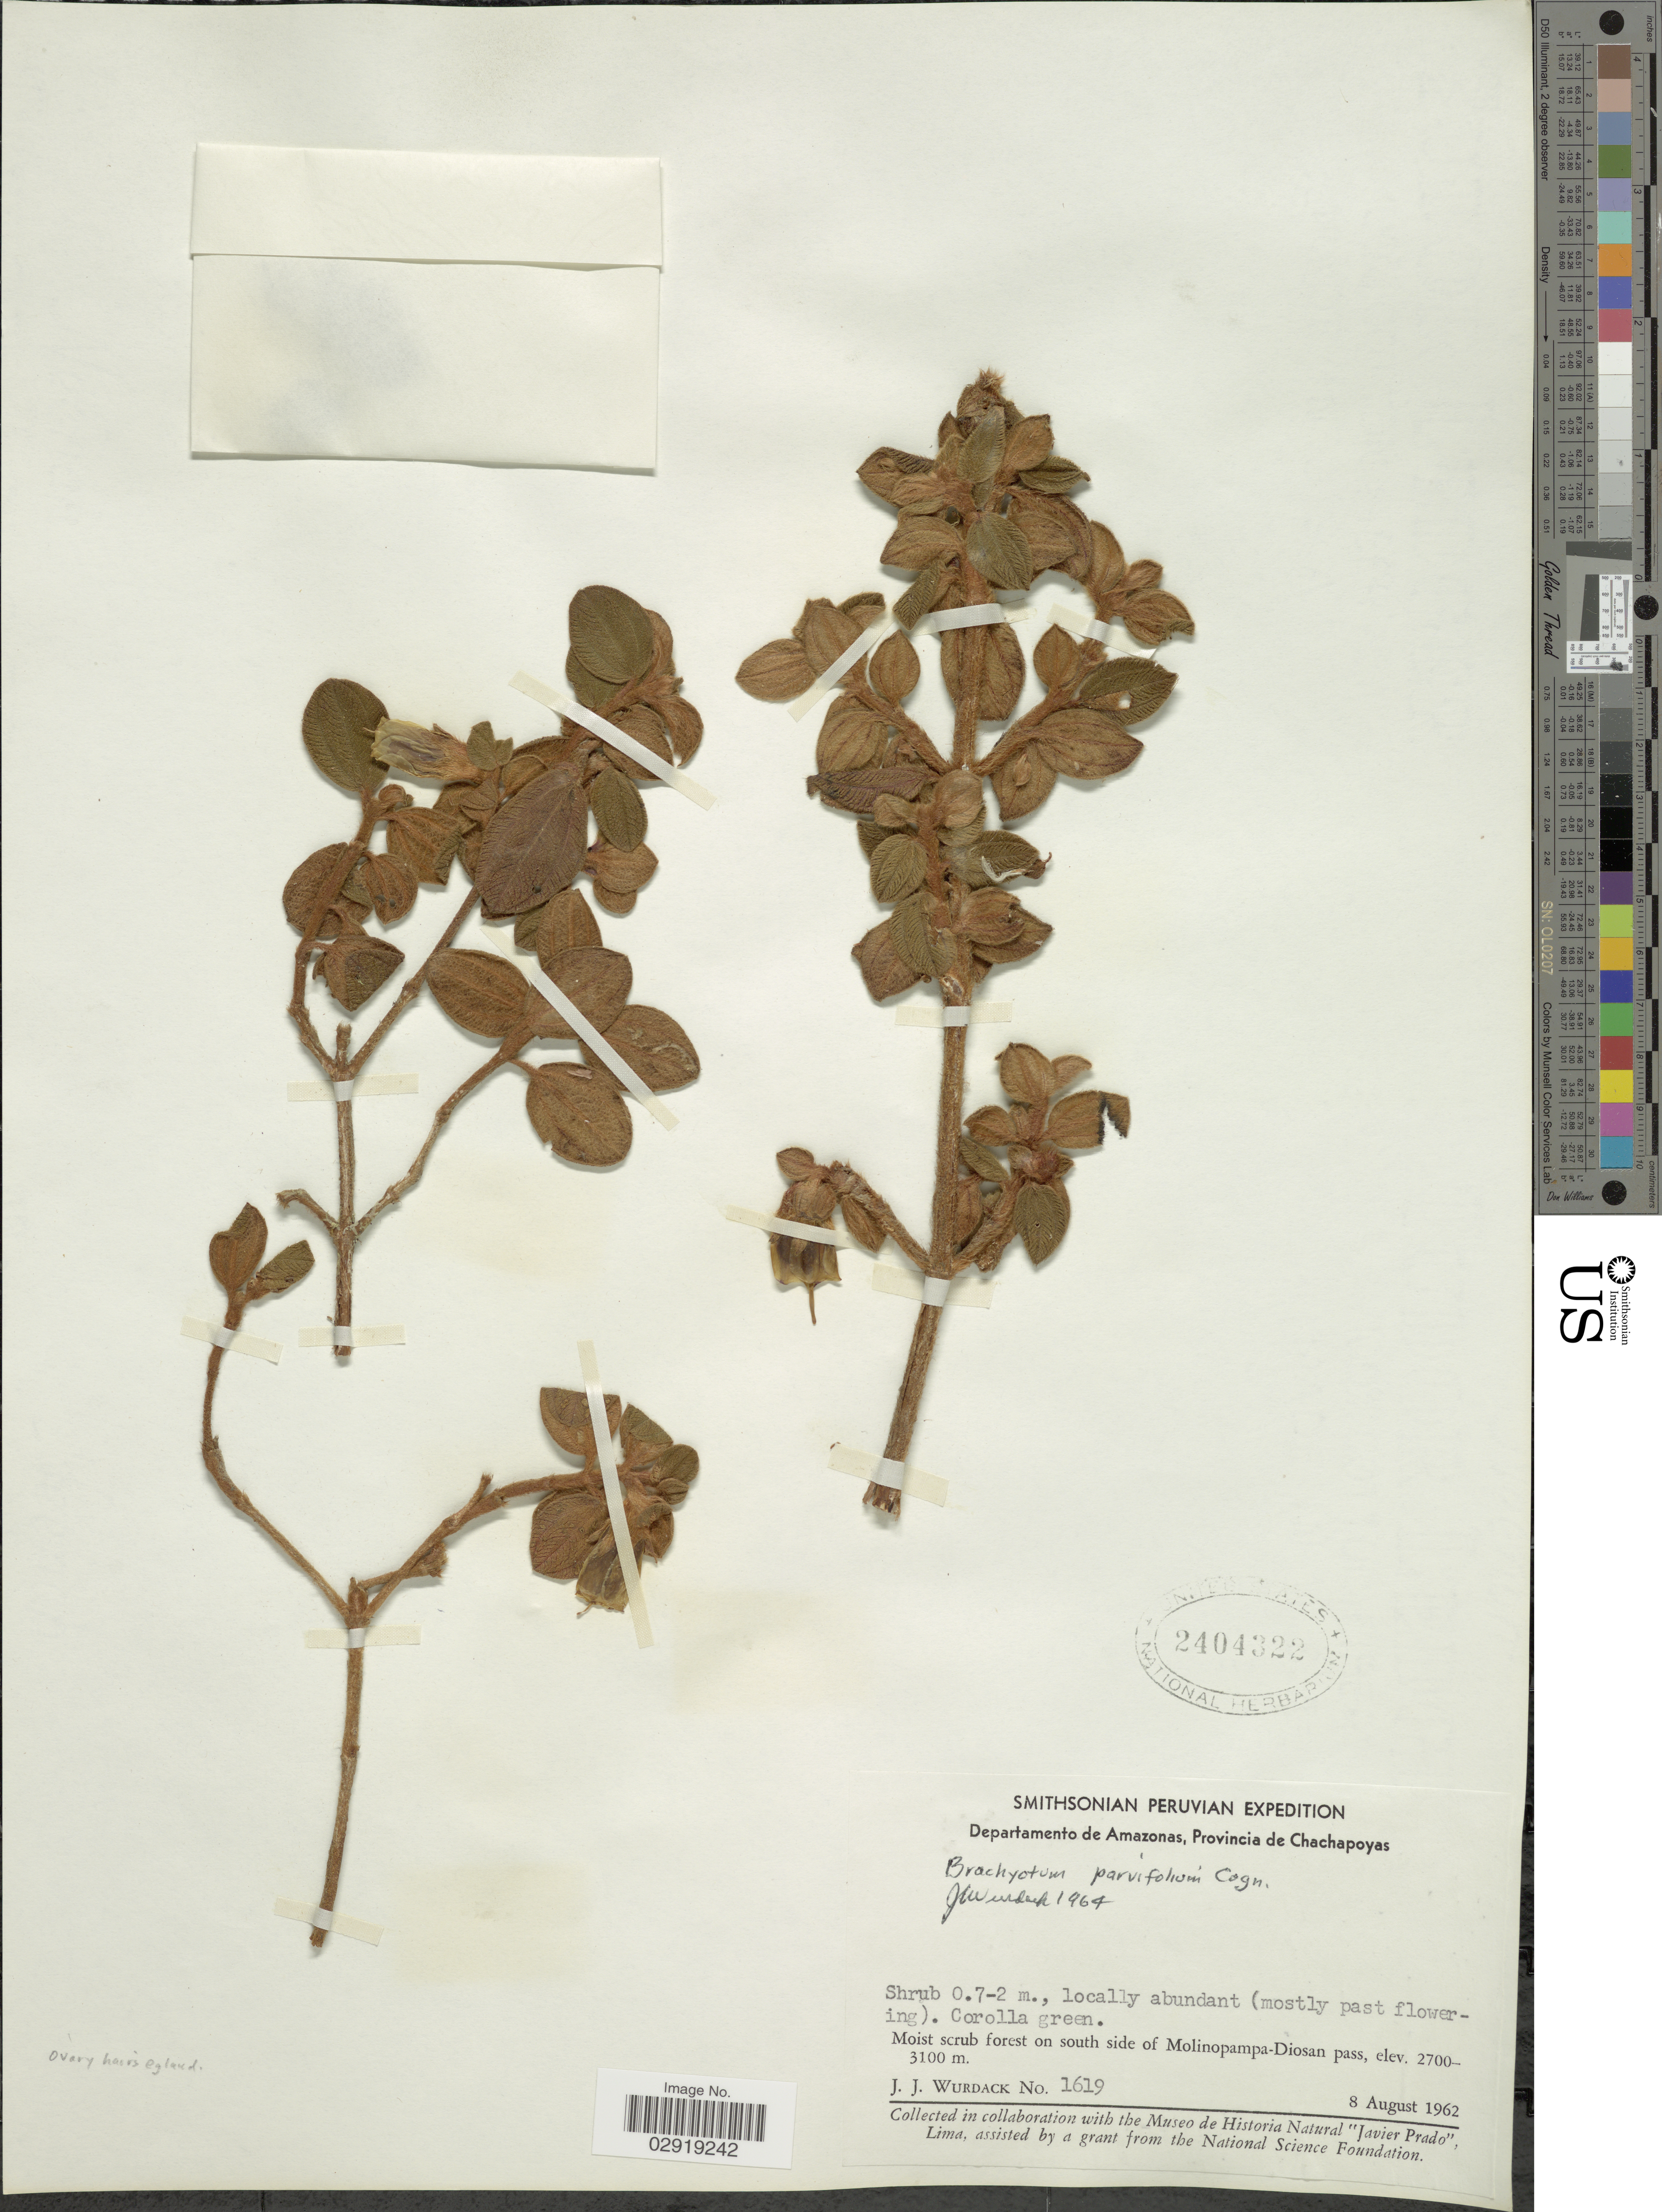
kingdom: Plantae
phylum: Tracheophyta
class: Magnoliopsida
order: Myrtales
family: Melastomataceae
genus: Brachyotum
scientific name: Brachyotum parvifolium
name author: Cogn.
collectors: J. J. Wurdack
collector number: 1619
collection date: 1962-08-08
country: Peru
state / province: Amazonas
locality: Departamento de Amazonas, Provincia de Chachapoyas. Moist scrub forest on south side of Molinopampa-Diosan pass.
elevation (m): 2700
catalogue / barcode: US 2404322